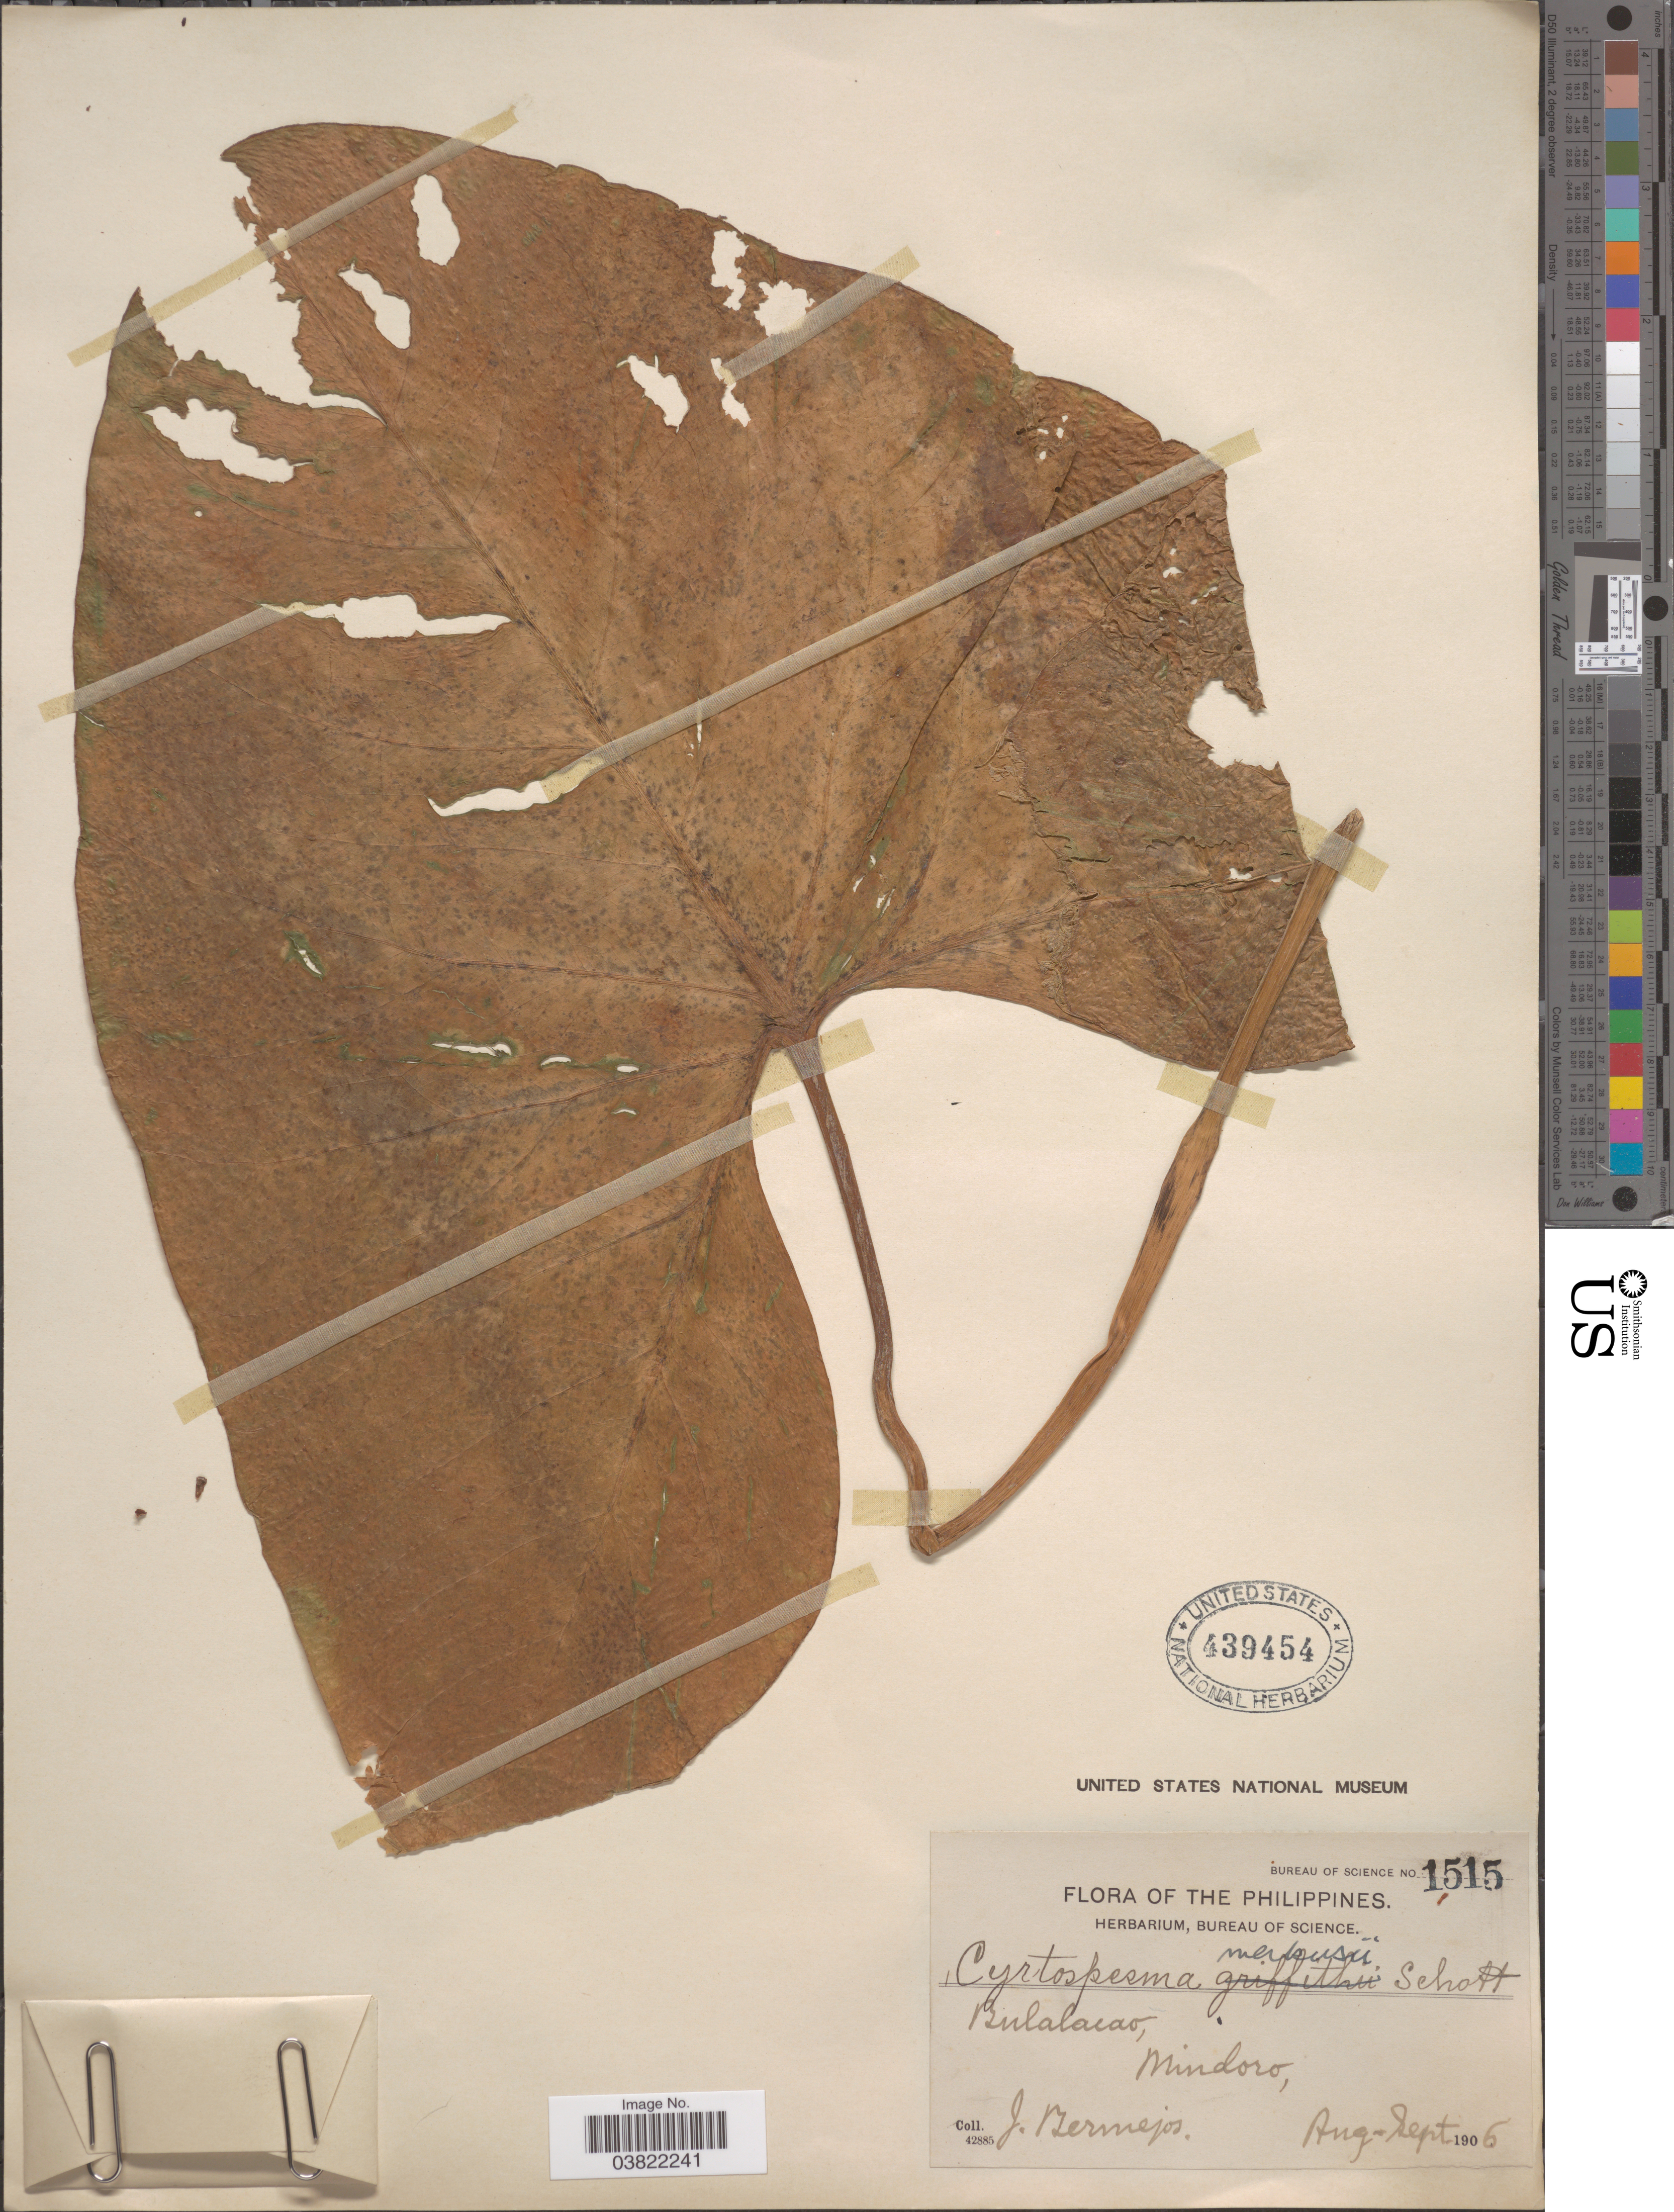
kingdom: Plantae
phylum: Tracheophyta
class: Liliopsida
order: Alismatales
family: Araceae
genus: Cyrtosperma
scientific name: Cyrtosperma merkusii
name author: (Hassk.) Schott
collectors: J. Bermejos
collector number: Bureau of Science 1515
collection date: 1906-08/1906-09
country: Philippines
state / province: Mimaropa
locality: Bulalacao, Mindoro.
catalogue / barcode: US 439454